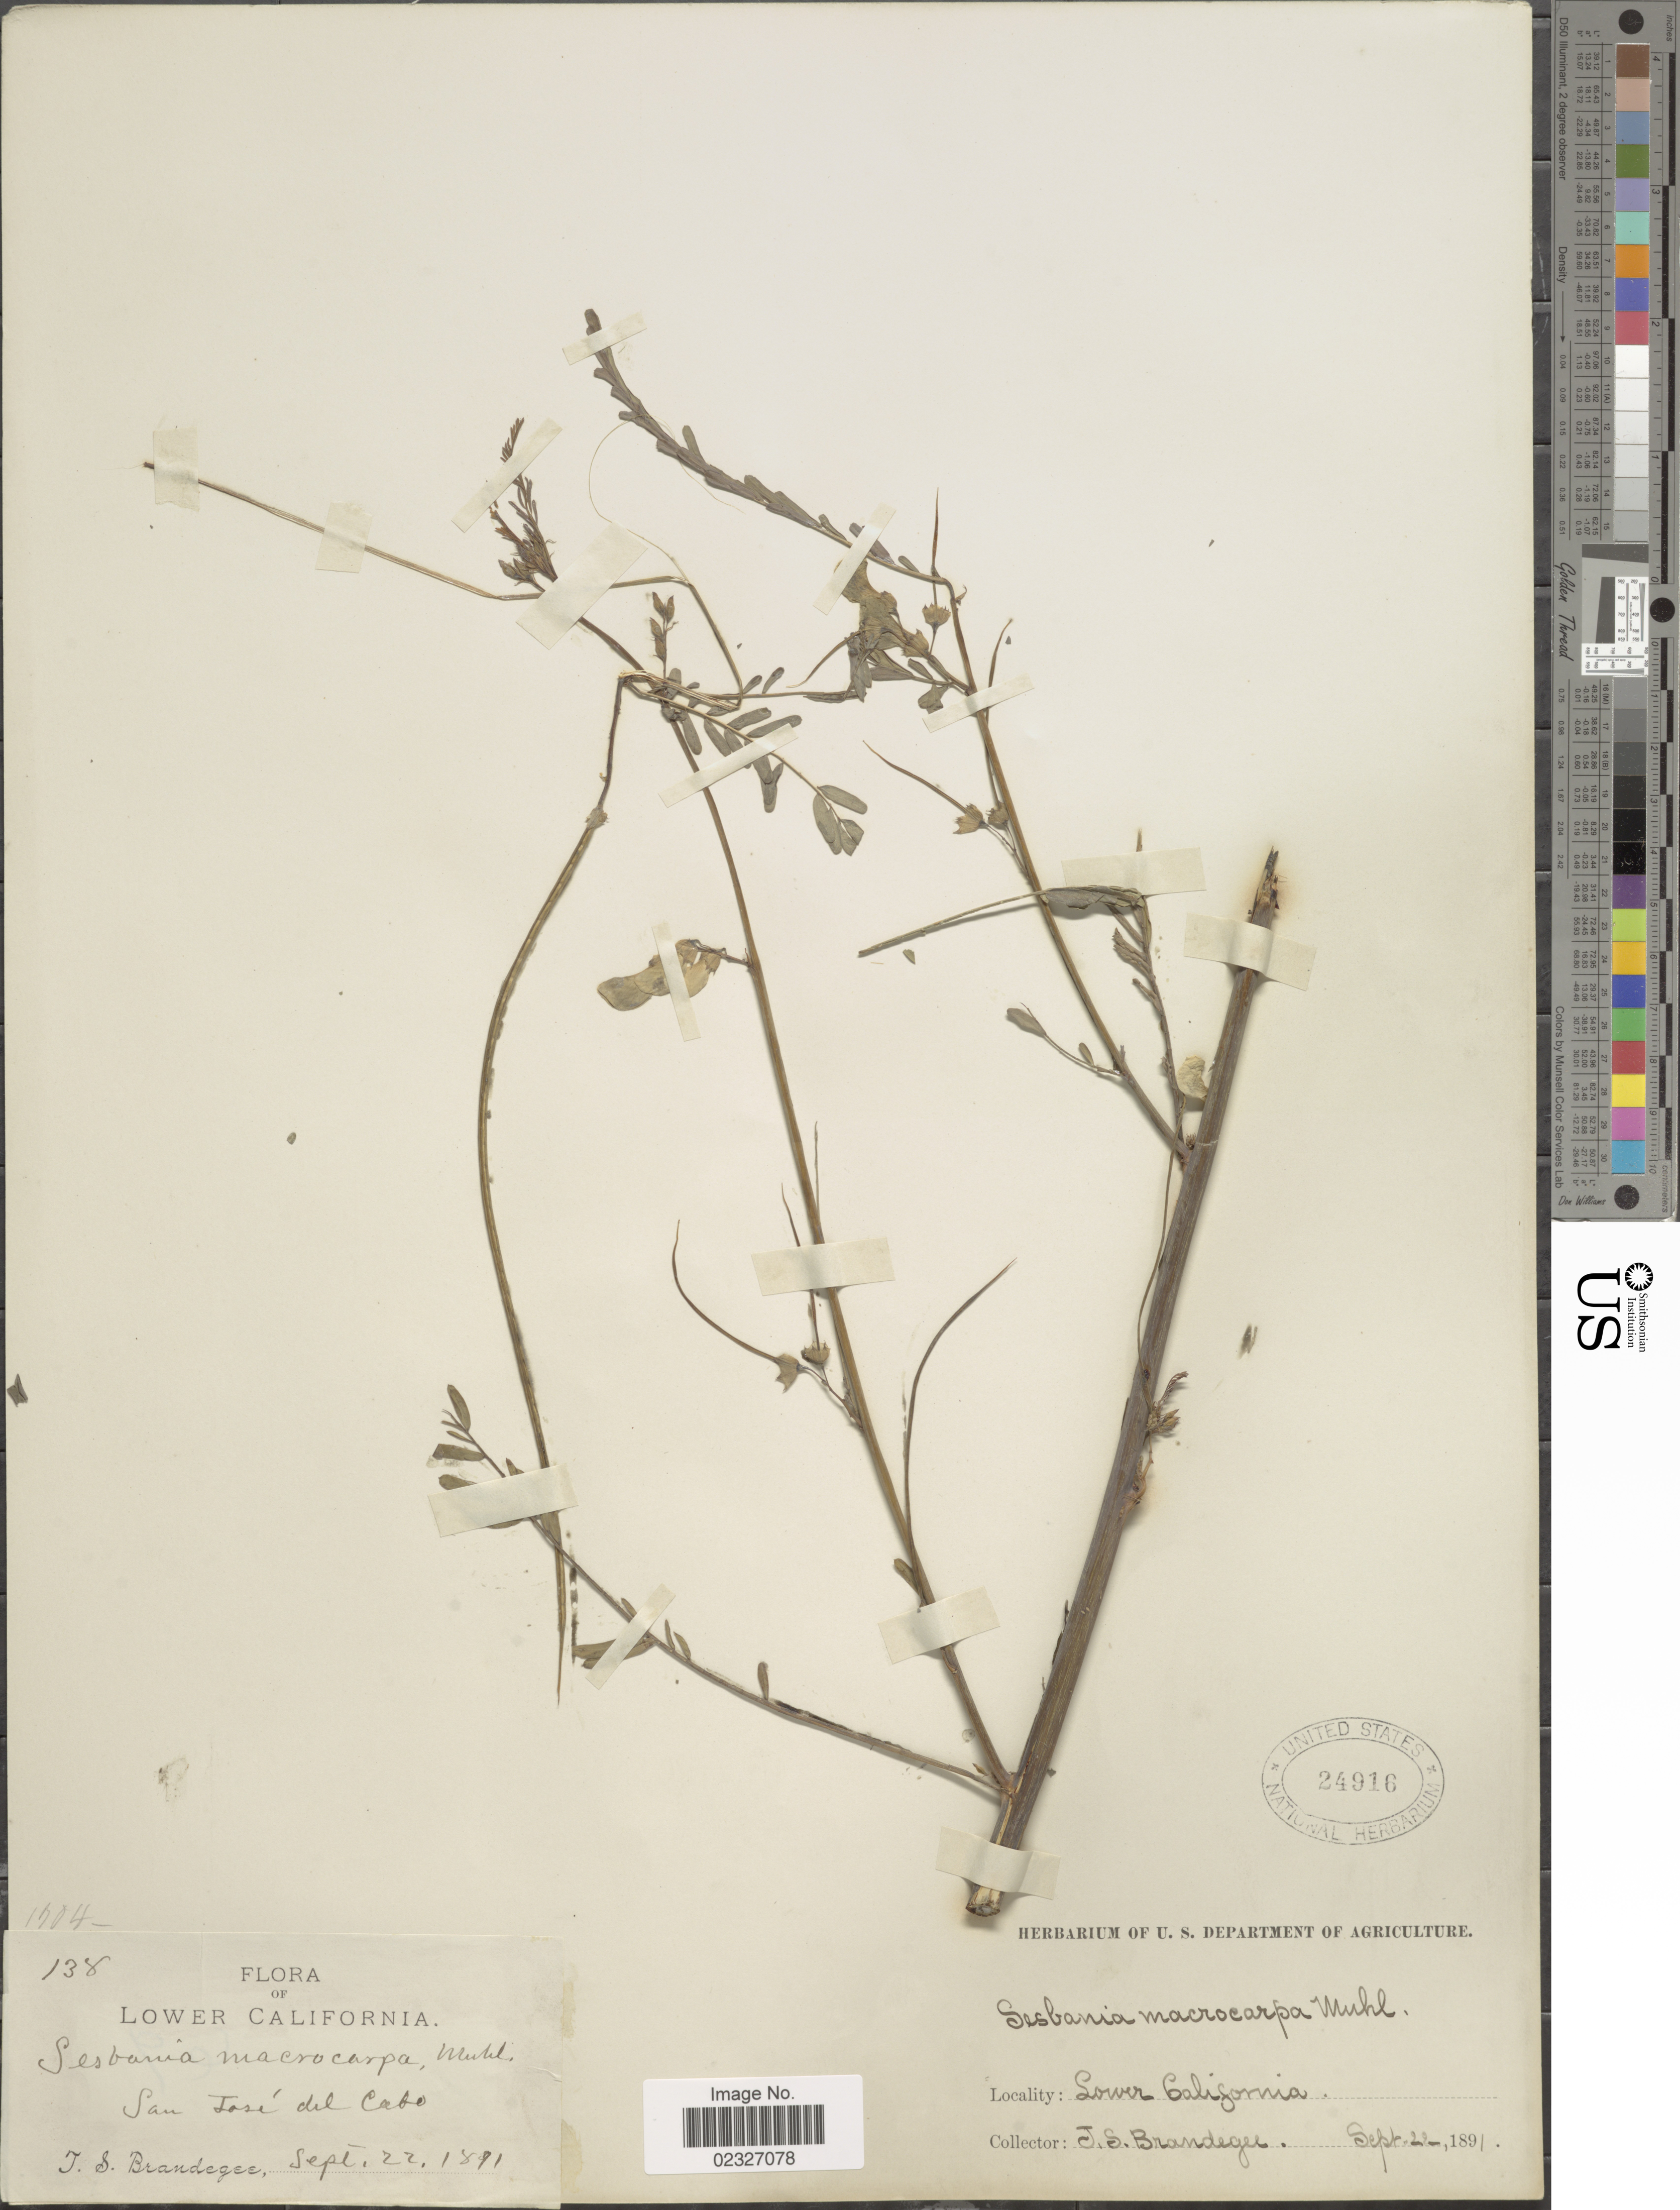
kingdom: Plantae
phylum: Tracheophyta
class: Magnoliopsida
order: Fabales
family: Fabaceae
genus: Sesbania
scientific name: Sesbania herbacea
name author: (Mill.) McVaugh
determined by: Strong, M. T., (US), Smithsonian Institution - National Museum of Natural History (UNITED STATES)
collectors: J. S. Brandegee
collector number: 138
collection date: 1891-09-22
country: Mexico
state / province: Baja California Sur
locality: Lower California, San José del Cabo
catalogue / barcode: US 24916